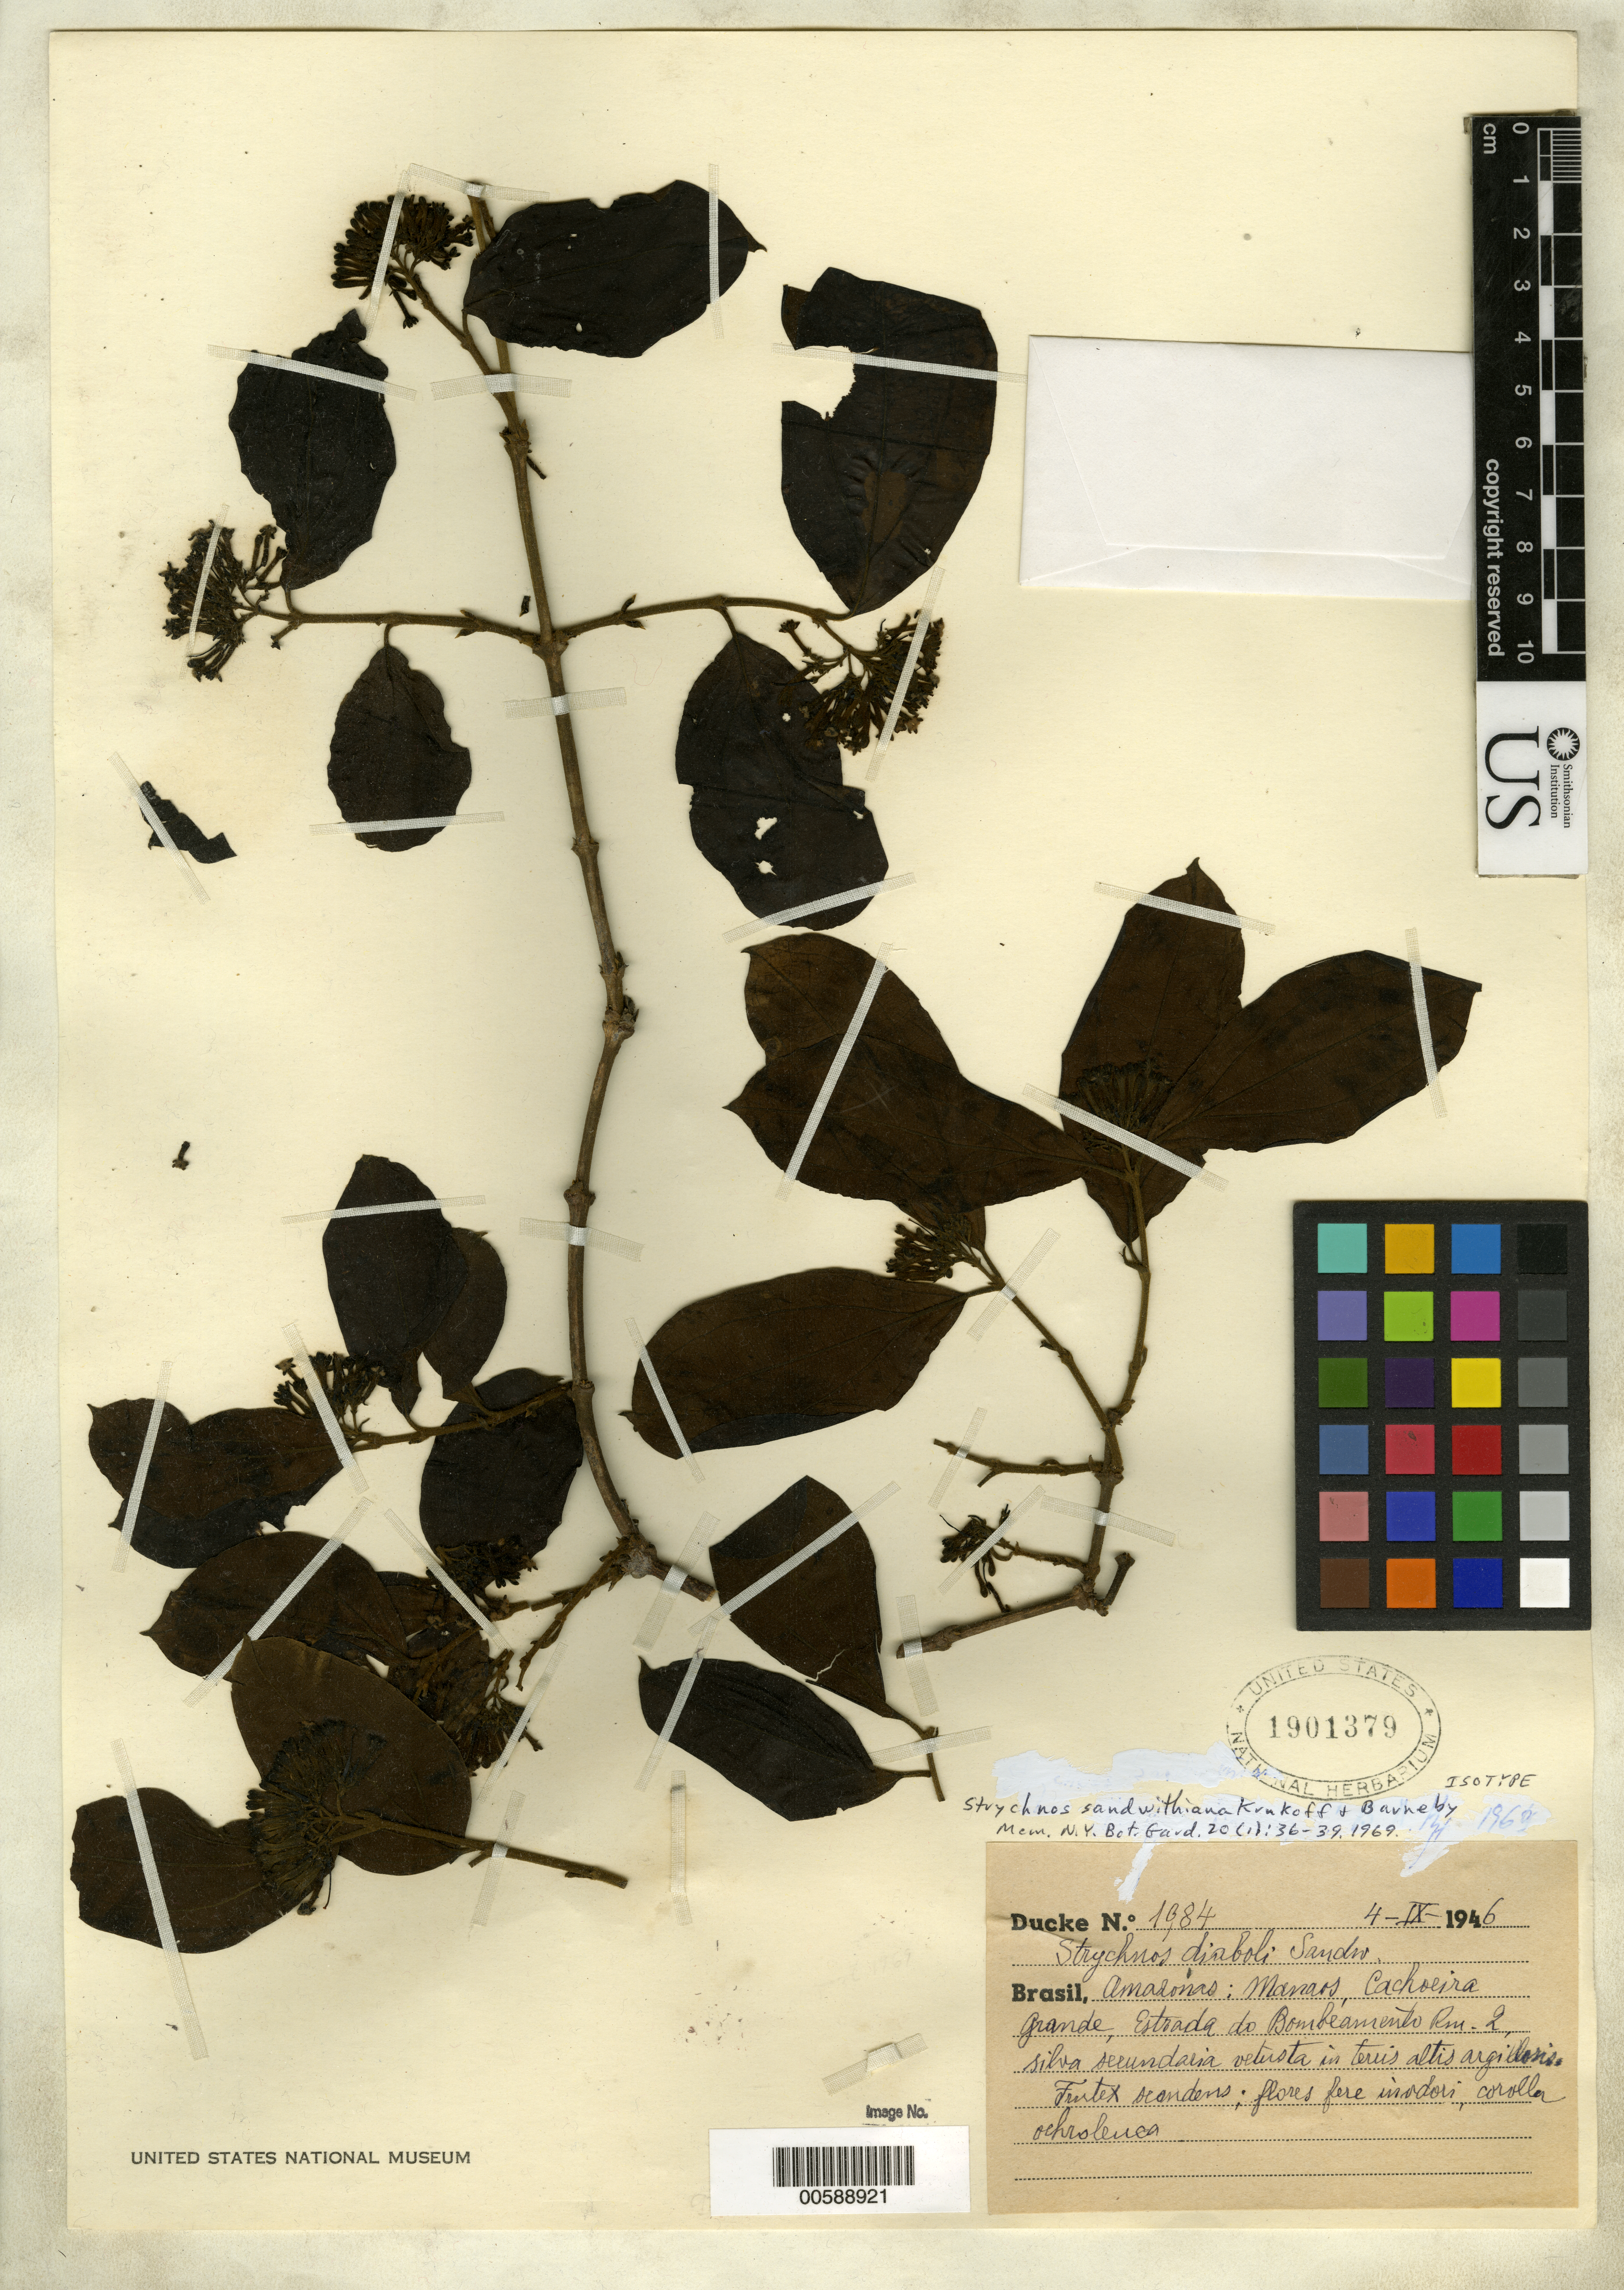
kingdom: Plantae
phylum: Tracheophyta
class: Magnoliopsida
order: Gentianales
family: Loganiaceae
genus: Strychnos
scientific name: Strychnos sandwithiana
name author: Krukoff & Barneby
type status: Isotype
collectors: A. Ducke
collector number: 1984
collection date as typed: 04 Sep 1946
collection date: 1946-09-04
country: Brazil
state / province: Amazonas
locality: Manaos, Cachoeiragrande, estrada do Bombeamento rm. 2.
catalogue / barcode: US 1901379